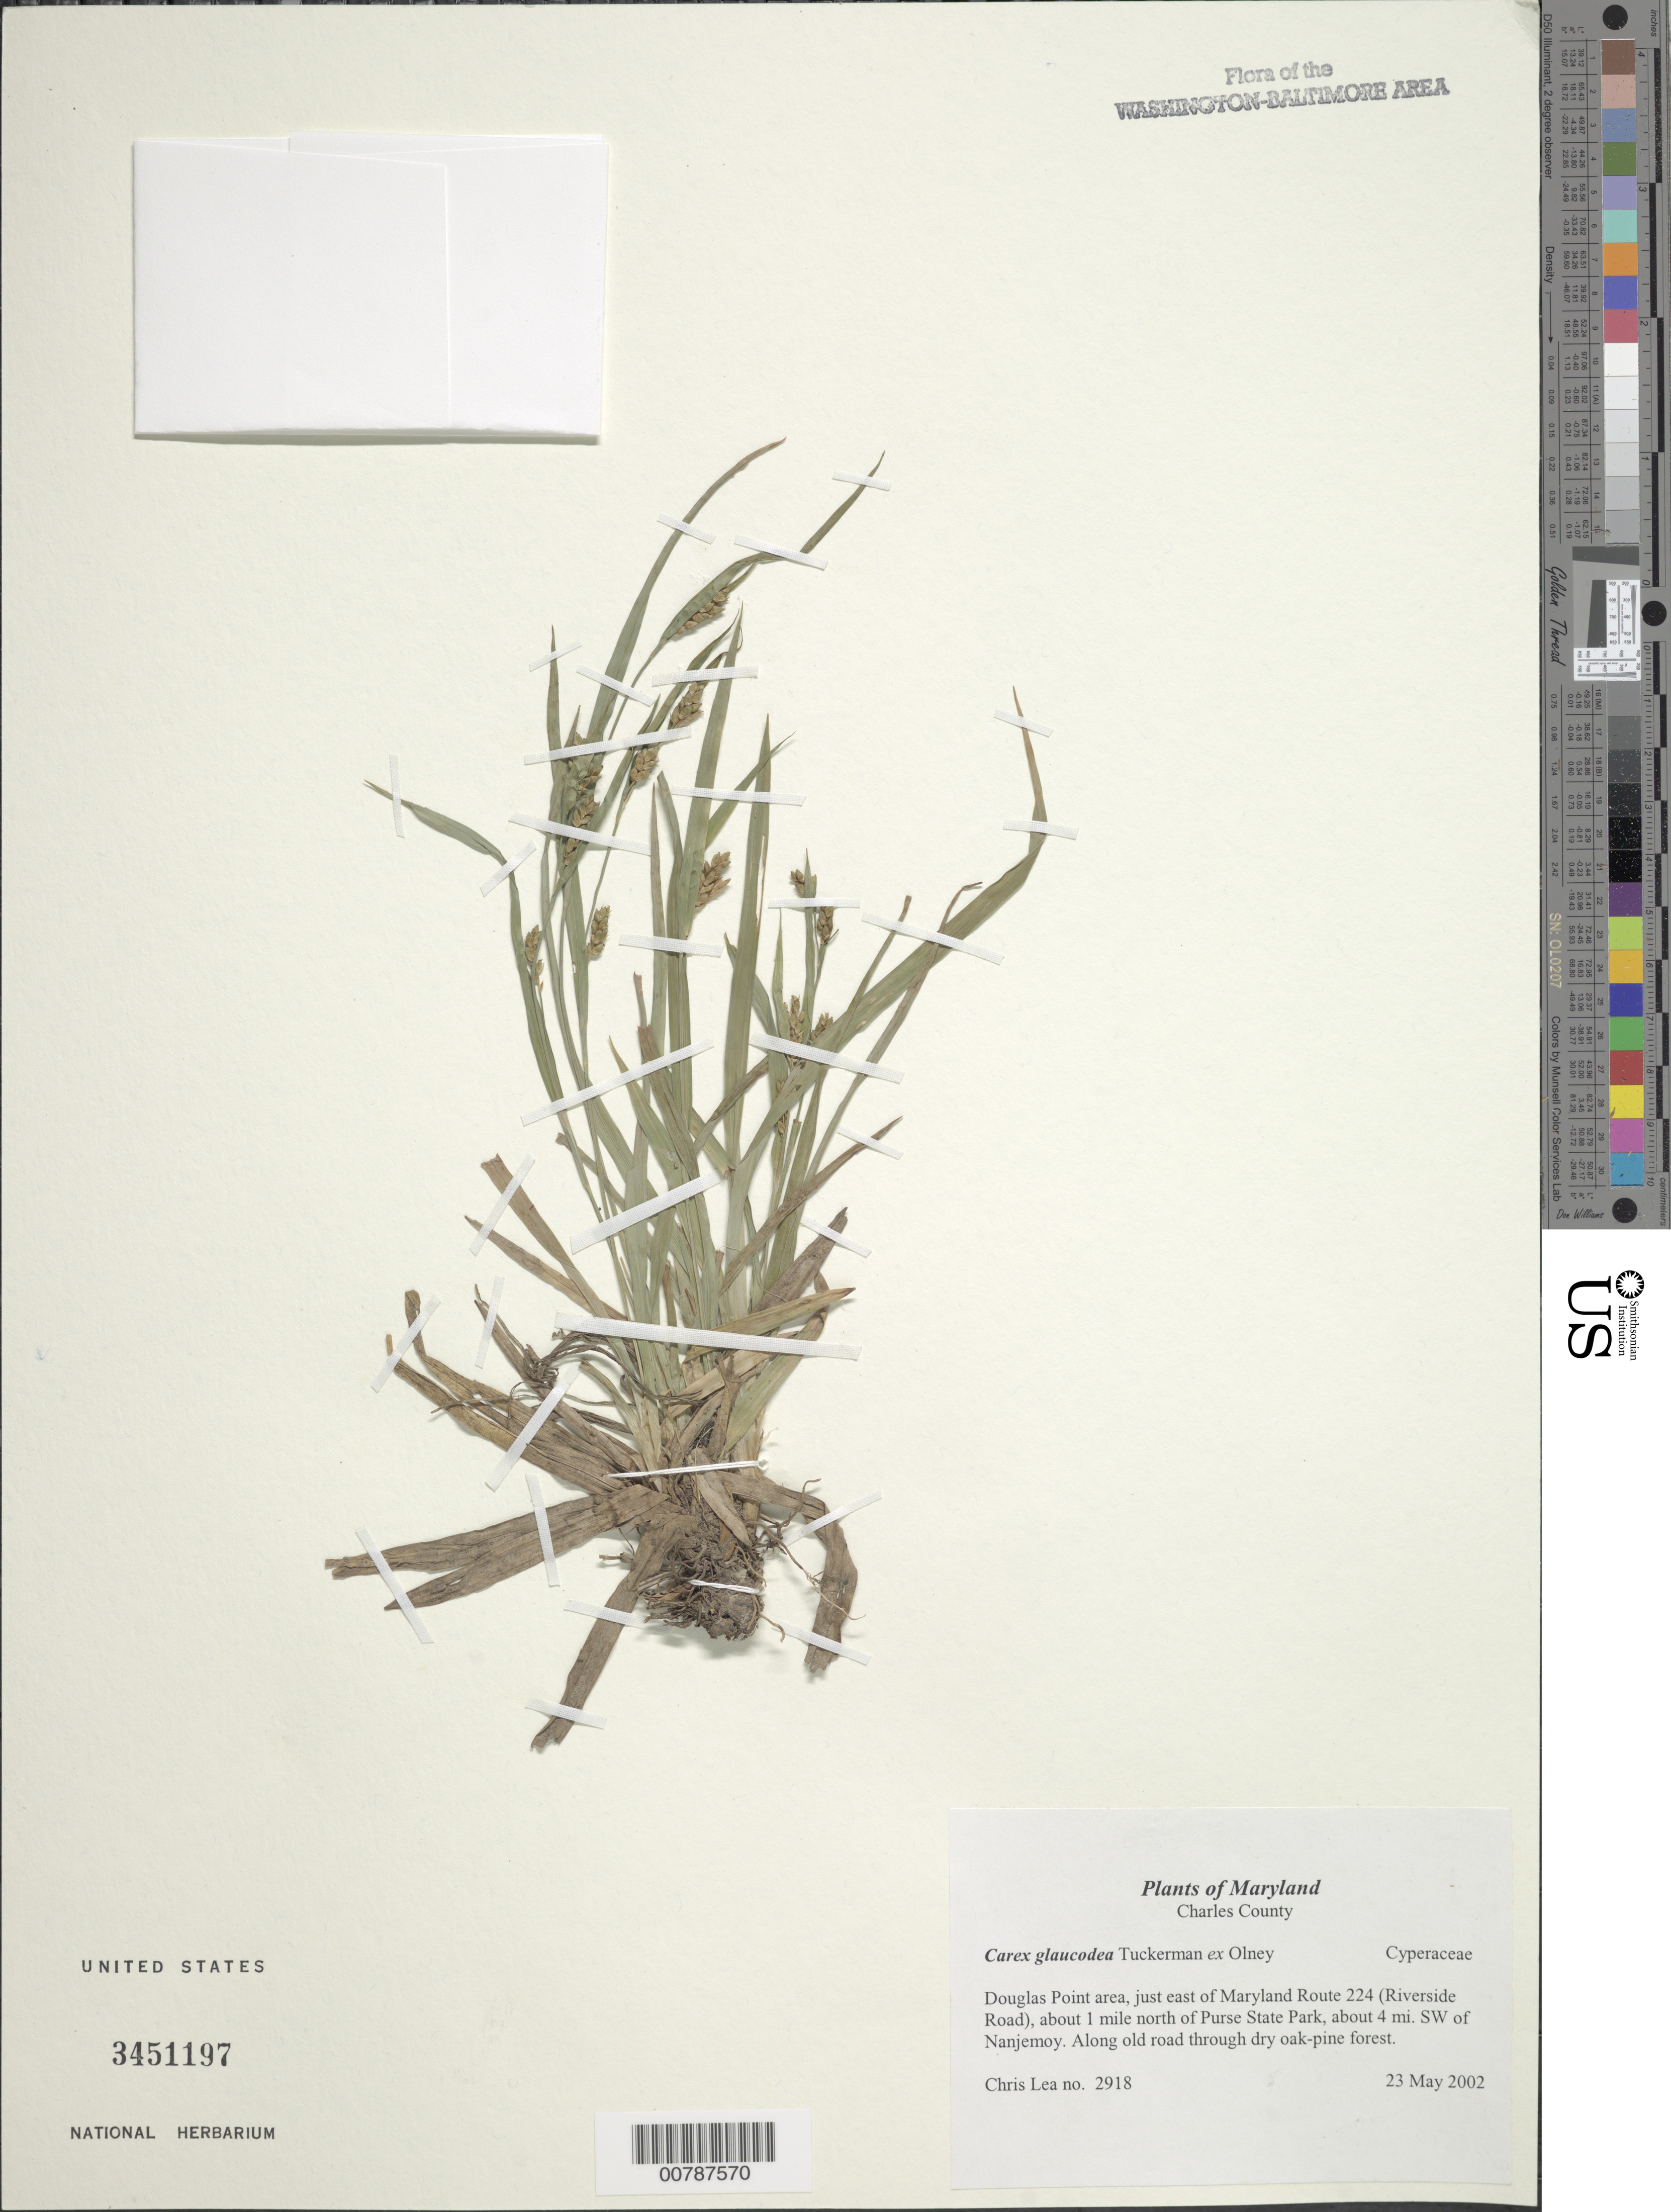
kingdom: Plantae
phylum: Tracheophyta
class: Liliopsida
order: Poales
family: Cyperaceae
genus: Carex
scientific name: Carex glaucodea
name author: Tuck. ex Olney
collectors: C. Lea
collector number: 2918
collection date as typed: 23 May 2002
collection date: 2002-05-23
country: United States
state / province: Maryland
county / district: Charles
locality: Douglas Point area, just east of Maryland Route 224 (Riverside Road), about 1 mi. north of Purse State Park, about 4 mi. SW of Nanjemoy.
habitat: Along old road through dry oak-pine forest.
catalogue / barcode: US 3451197